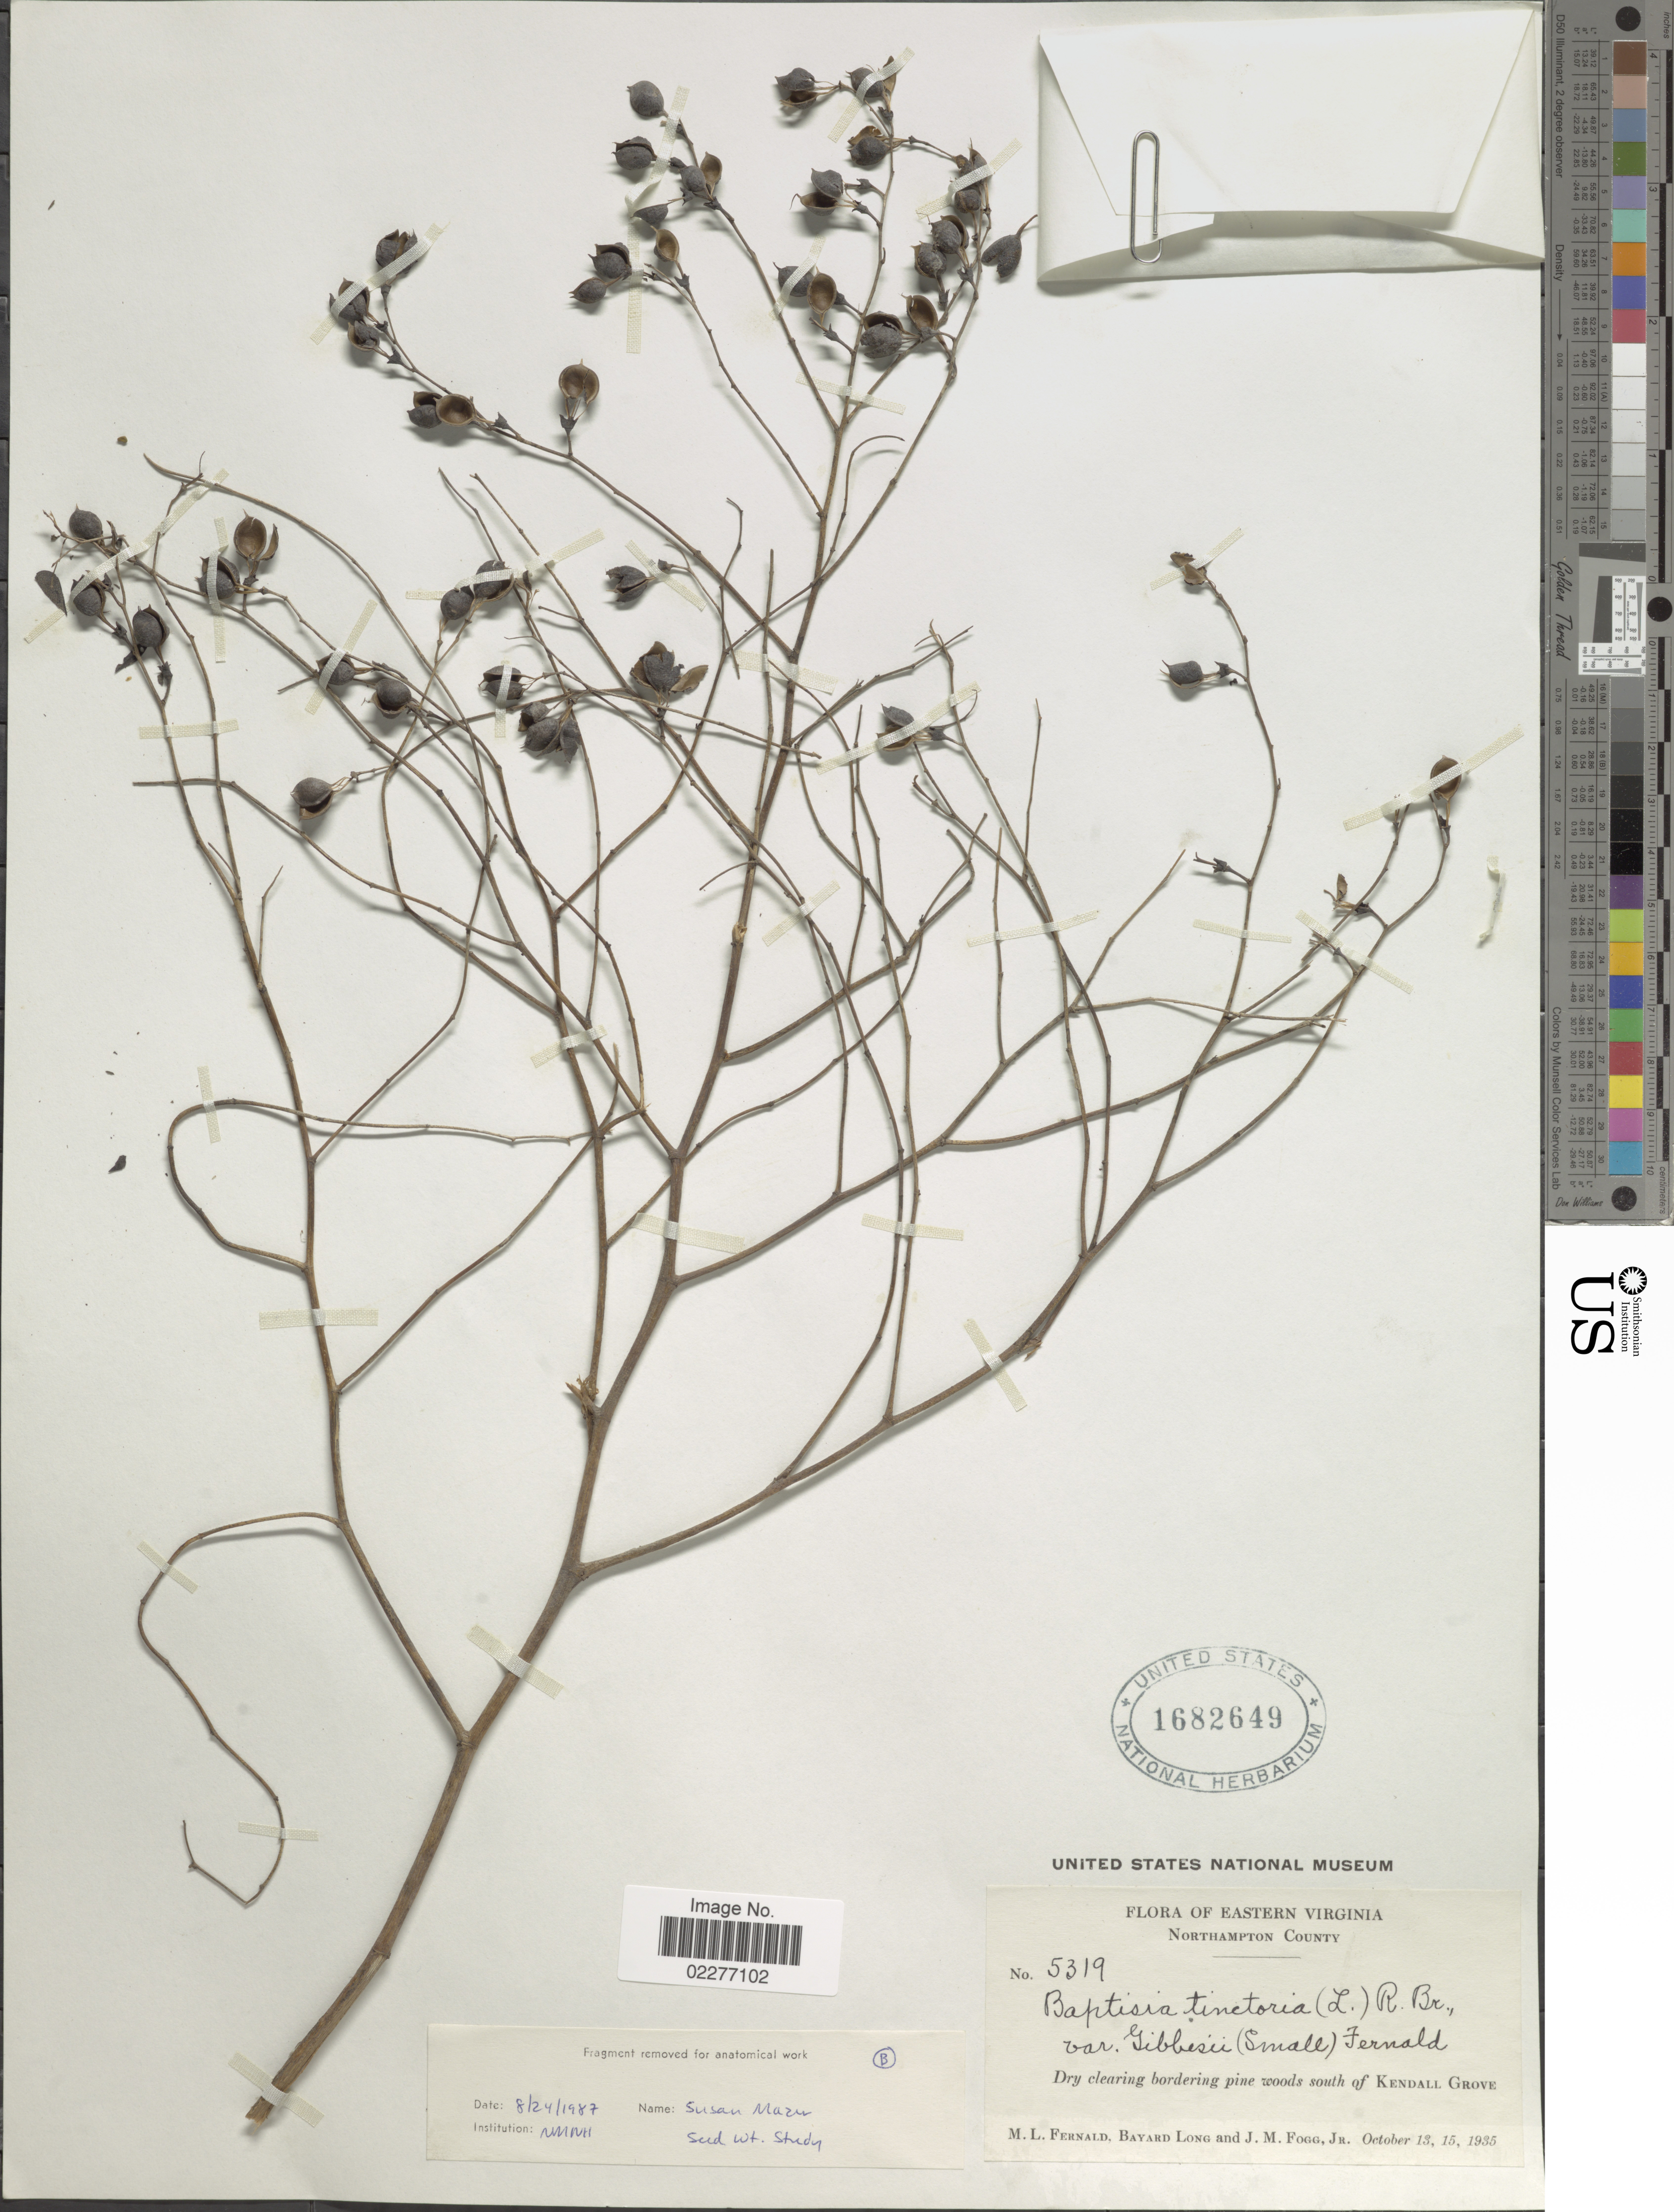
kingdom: Plantae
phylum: Tracheophyta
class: Magnoliopsida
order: Fabales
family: Fabaceae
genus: Baptisia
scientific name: Baptisia tinctoria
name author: (L.) R. Br.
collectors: M. L. Fernald, B. Long & J. Fogg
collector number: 5319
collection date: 1935-10-13/1935-10-15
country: United States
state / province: Virginia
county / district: Northampton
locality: Eastern Virginia, Dry clearing bordering pine woods S of Kendall Grove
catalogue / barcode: US 1682649